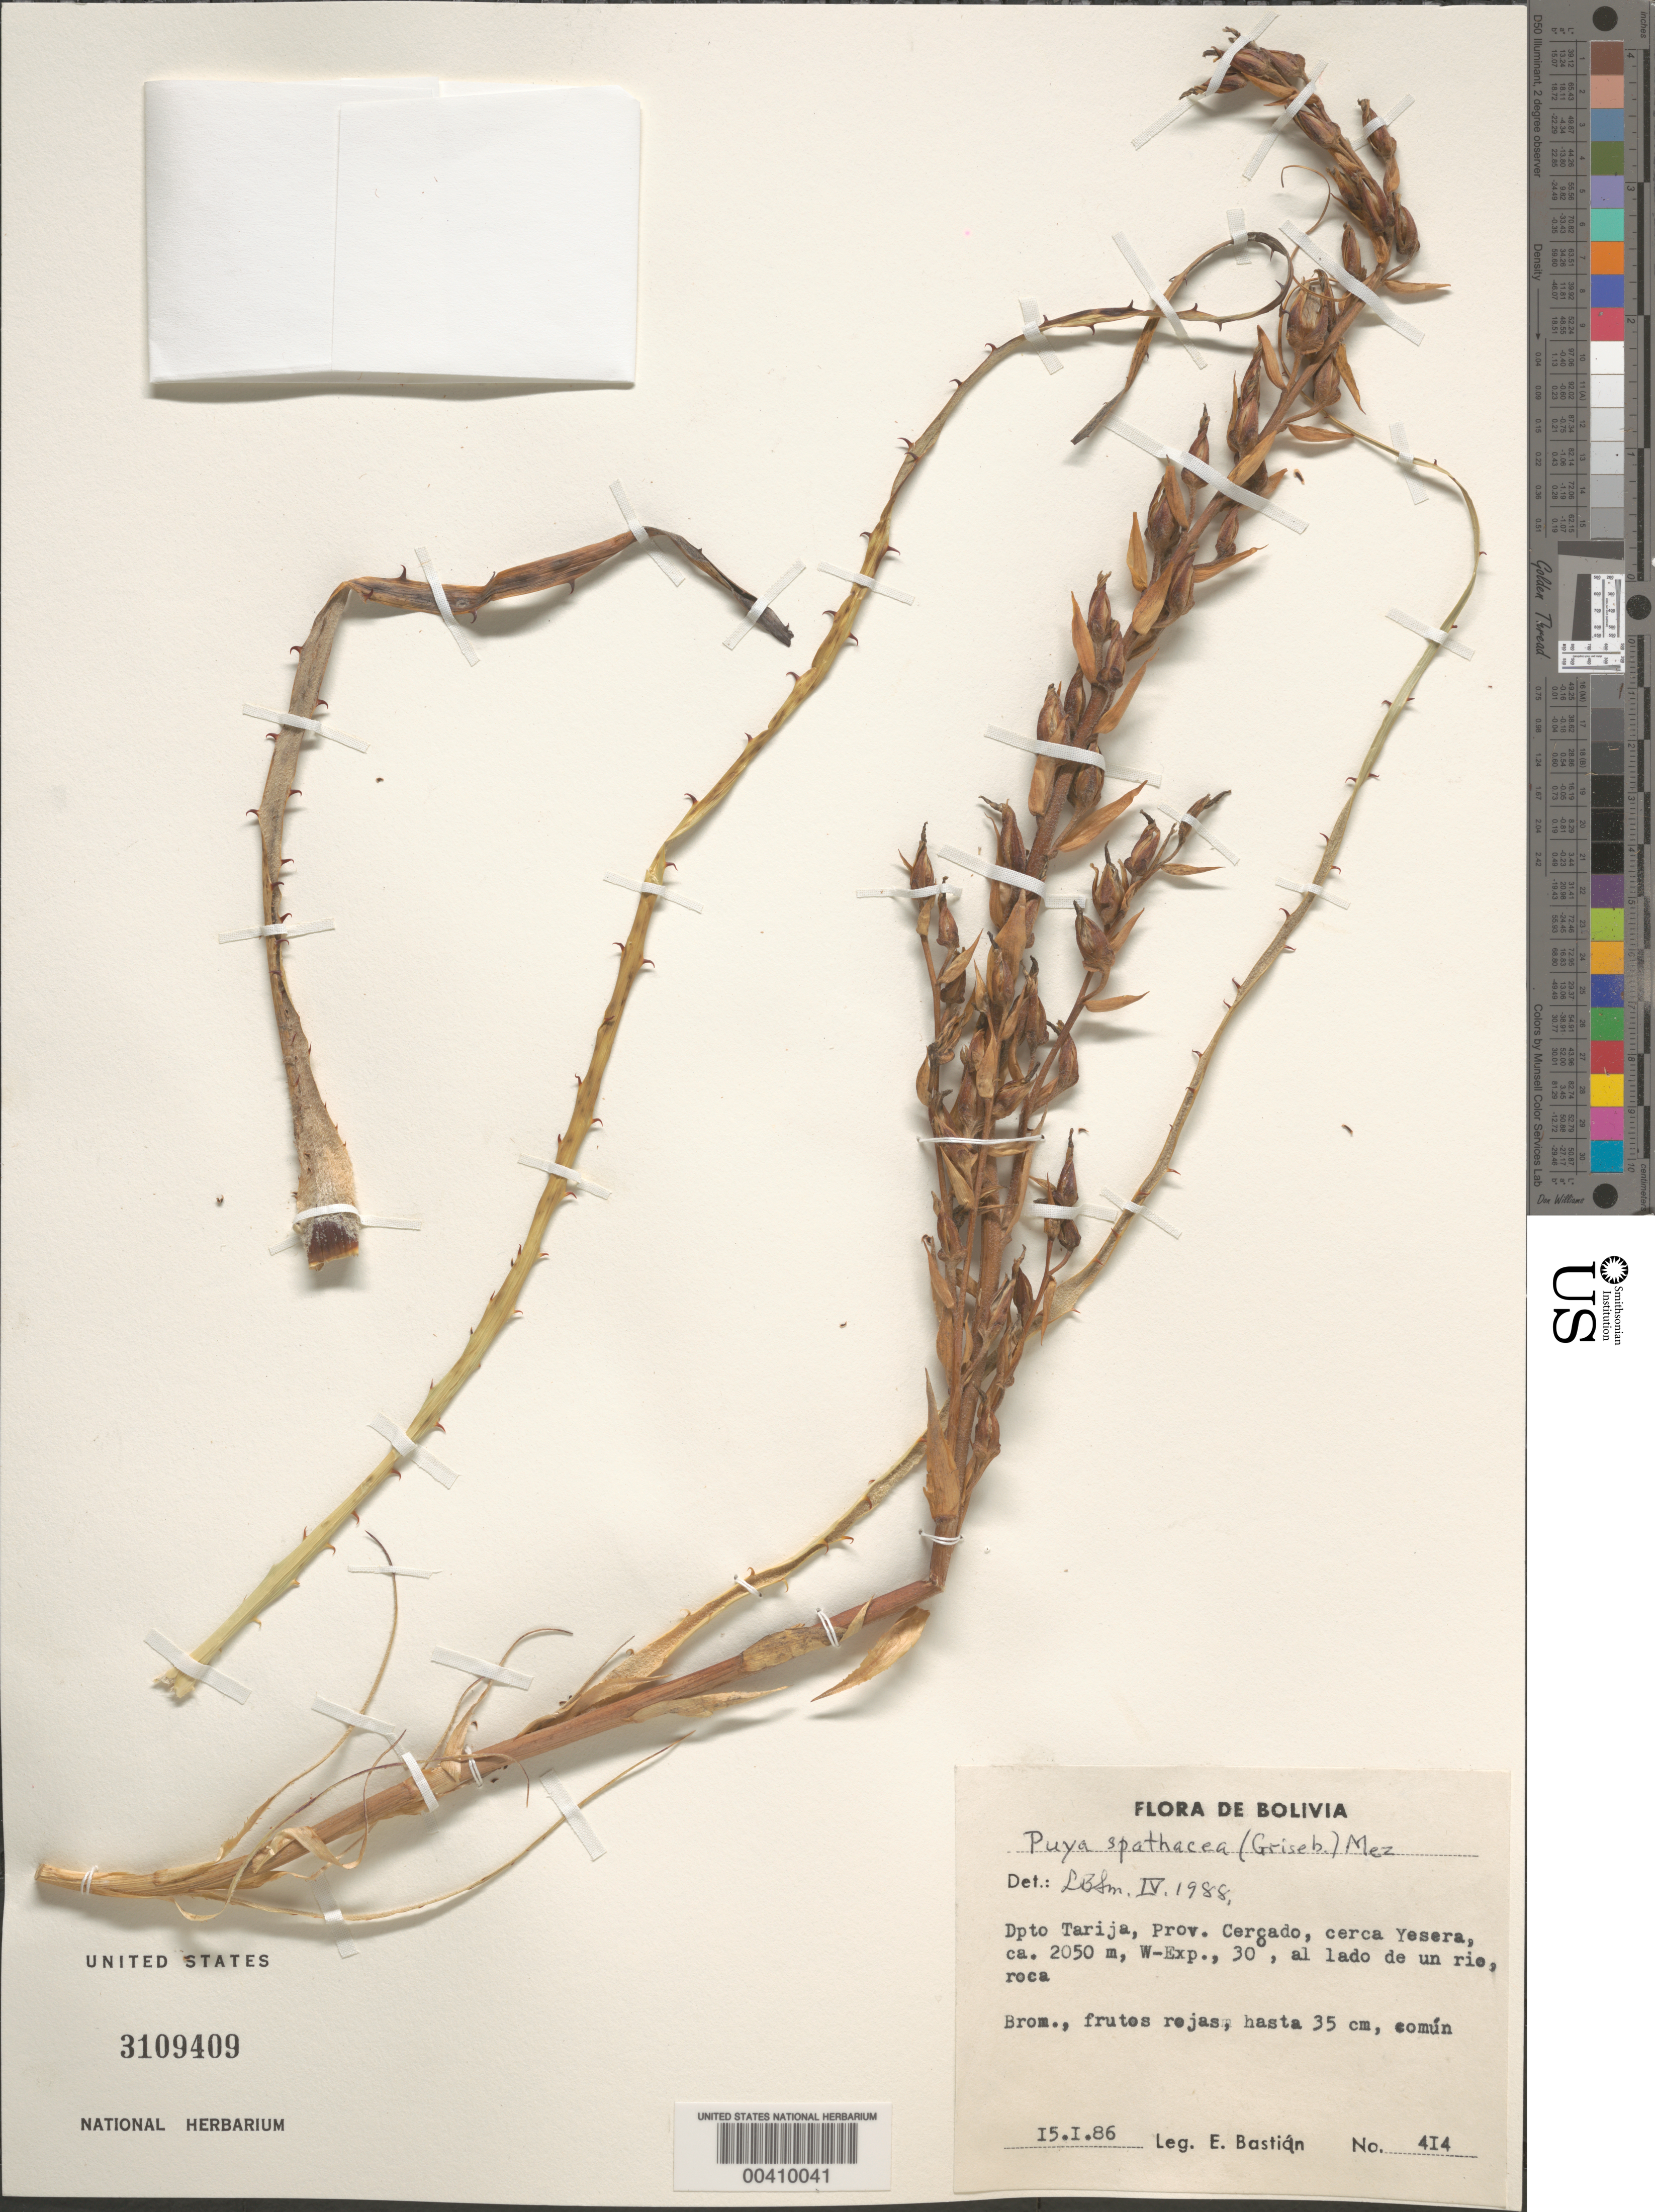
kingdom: Plantae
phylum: Tracheophyta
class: Liliopsida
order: Poales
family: Bromeliaceae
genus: Puya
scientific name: Puya spathacea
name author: (Griseb.) Mez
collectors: E. Bastian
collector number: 414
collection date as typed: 15 Jan 1986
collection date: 1986-01-15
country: Bolivia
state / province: Tarija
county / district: Cercado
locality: Cerca Yesera, al Lado de un Rio, Roca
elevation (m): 2050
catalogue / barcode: US 3109409